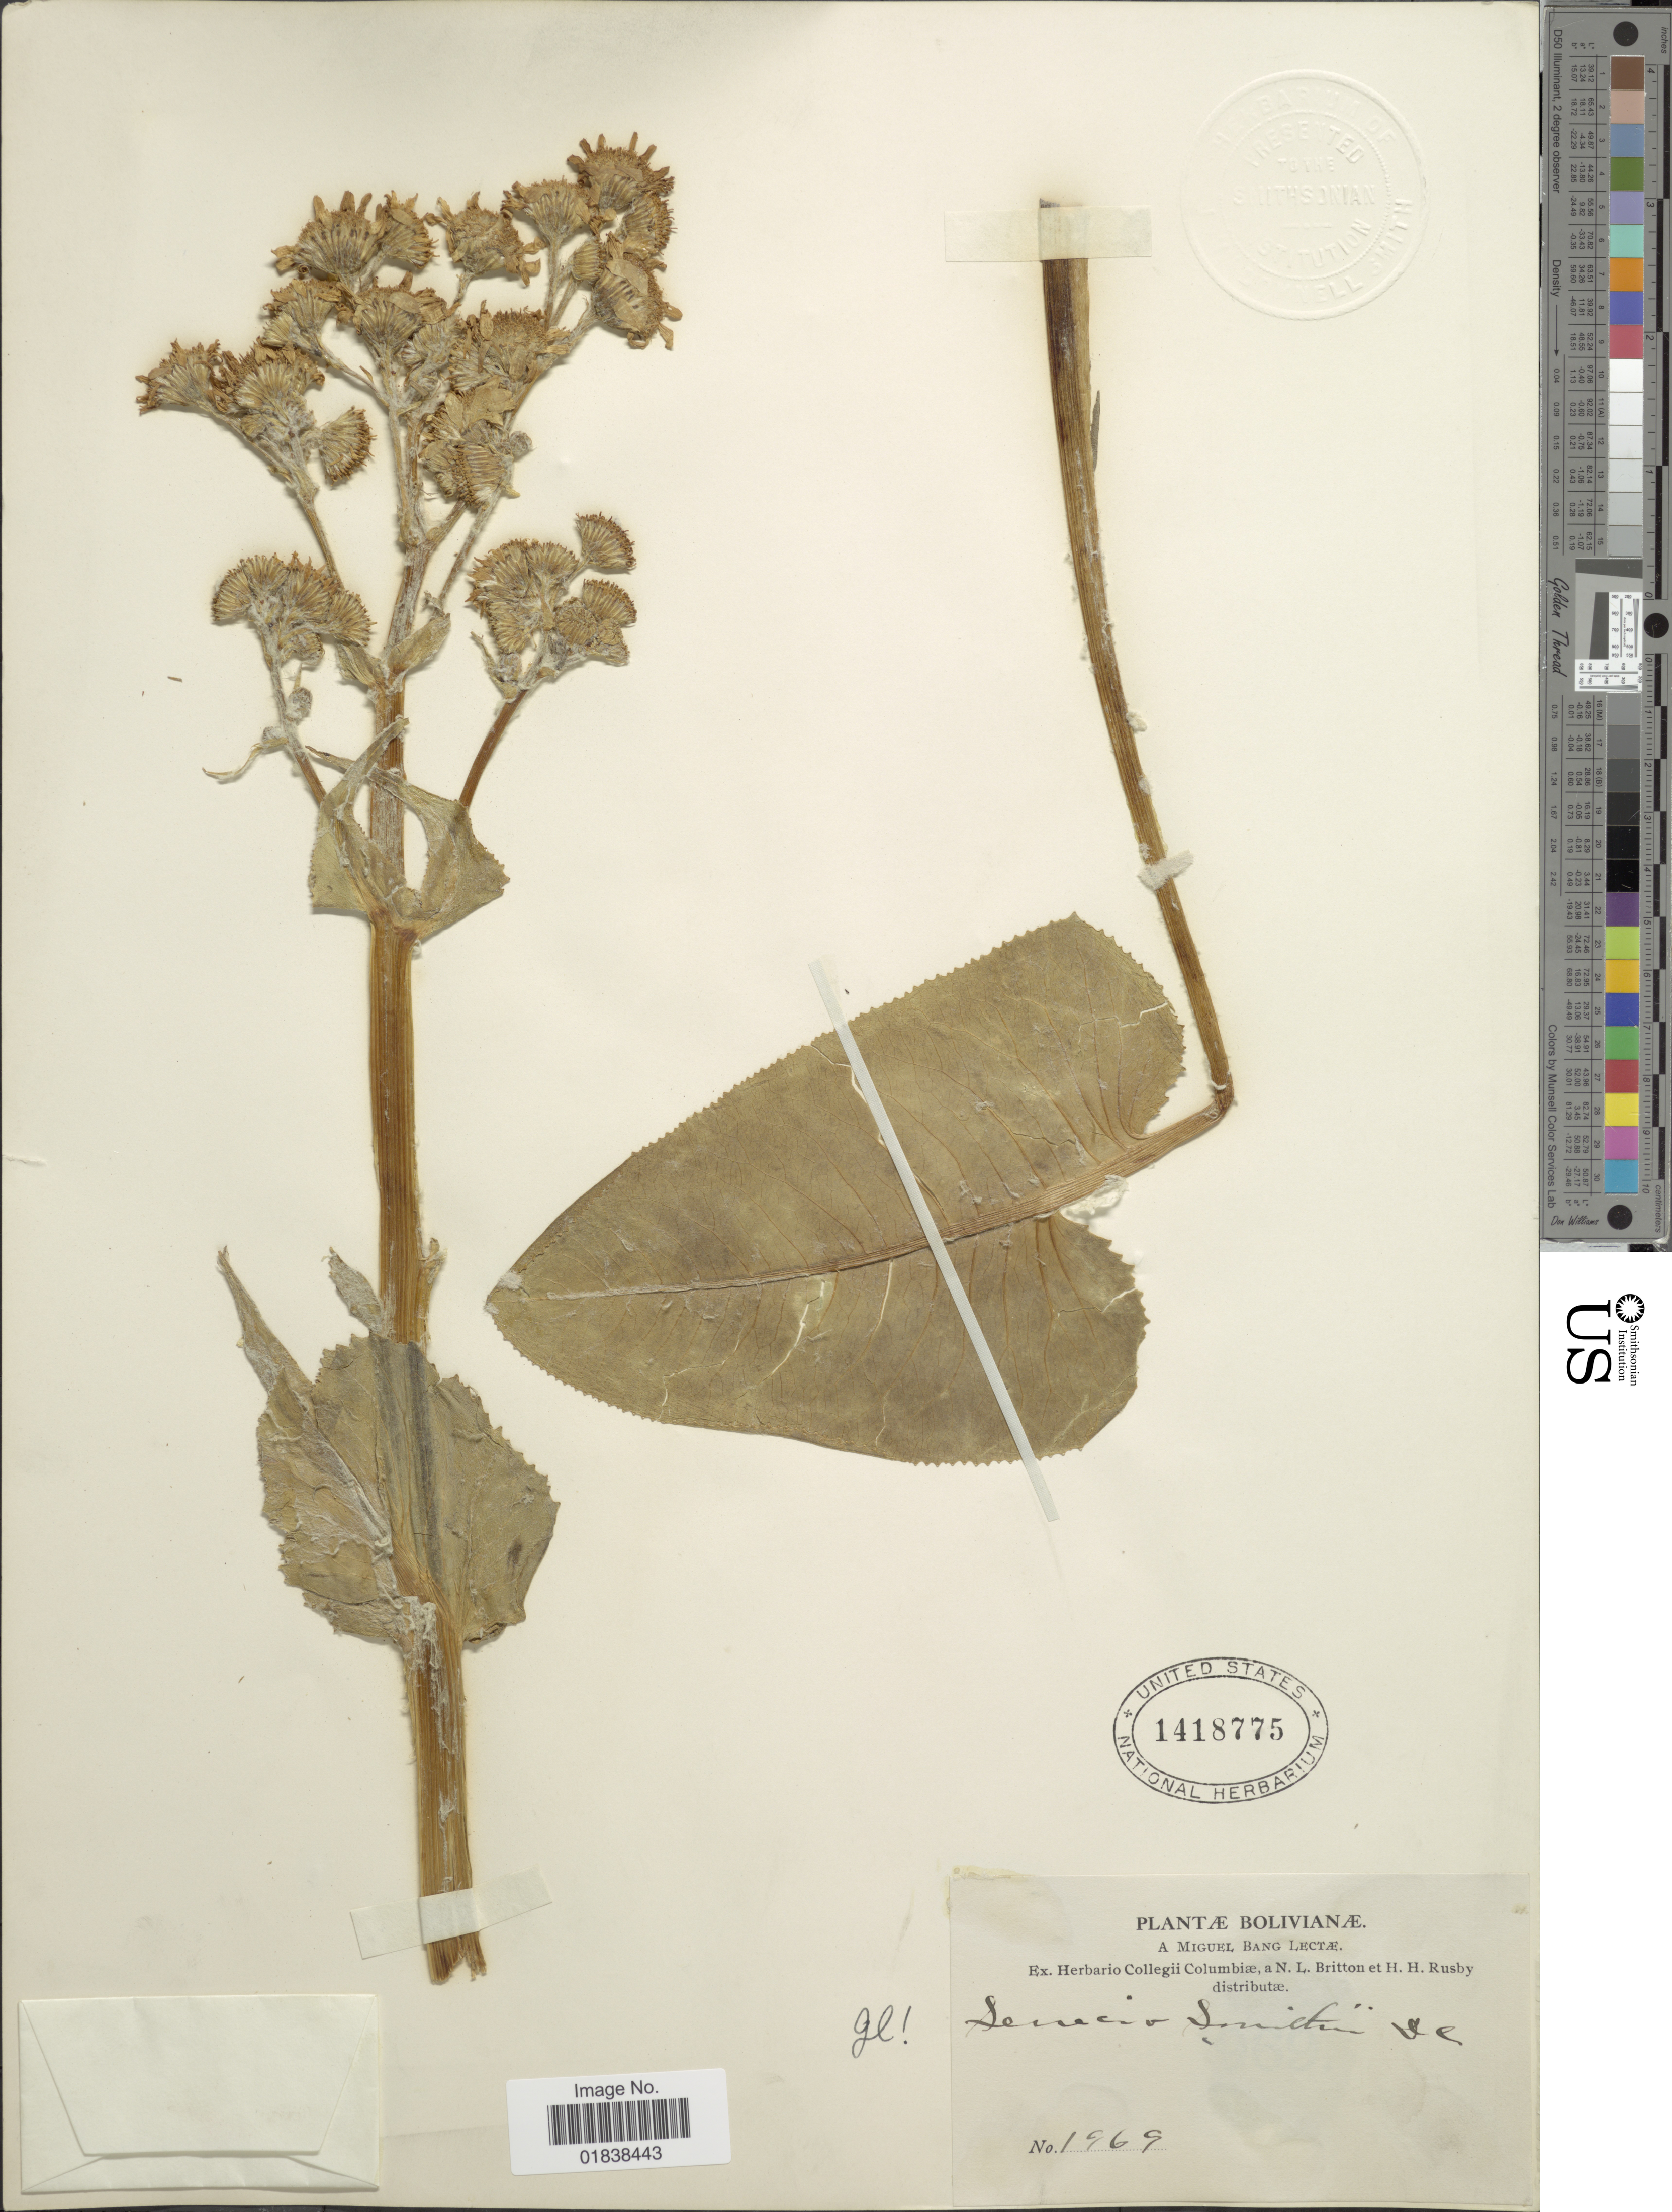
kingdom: Plantae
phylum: Tracheophyta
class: Magnoliopsida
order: Asterales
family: Asteraceae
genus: Senecio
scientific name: Senecio smithioides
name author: Cabrera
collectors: M. Bang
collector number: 1969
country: Bolivia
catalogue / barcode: US 1418775